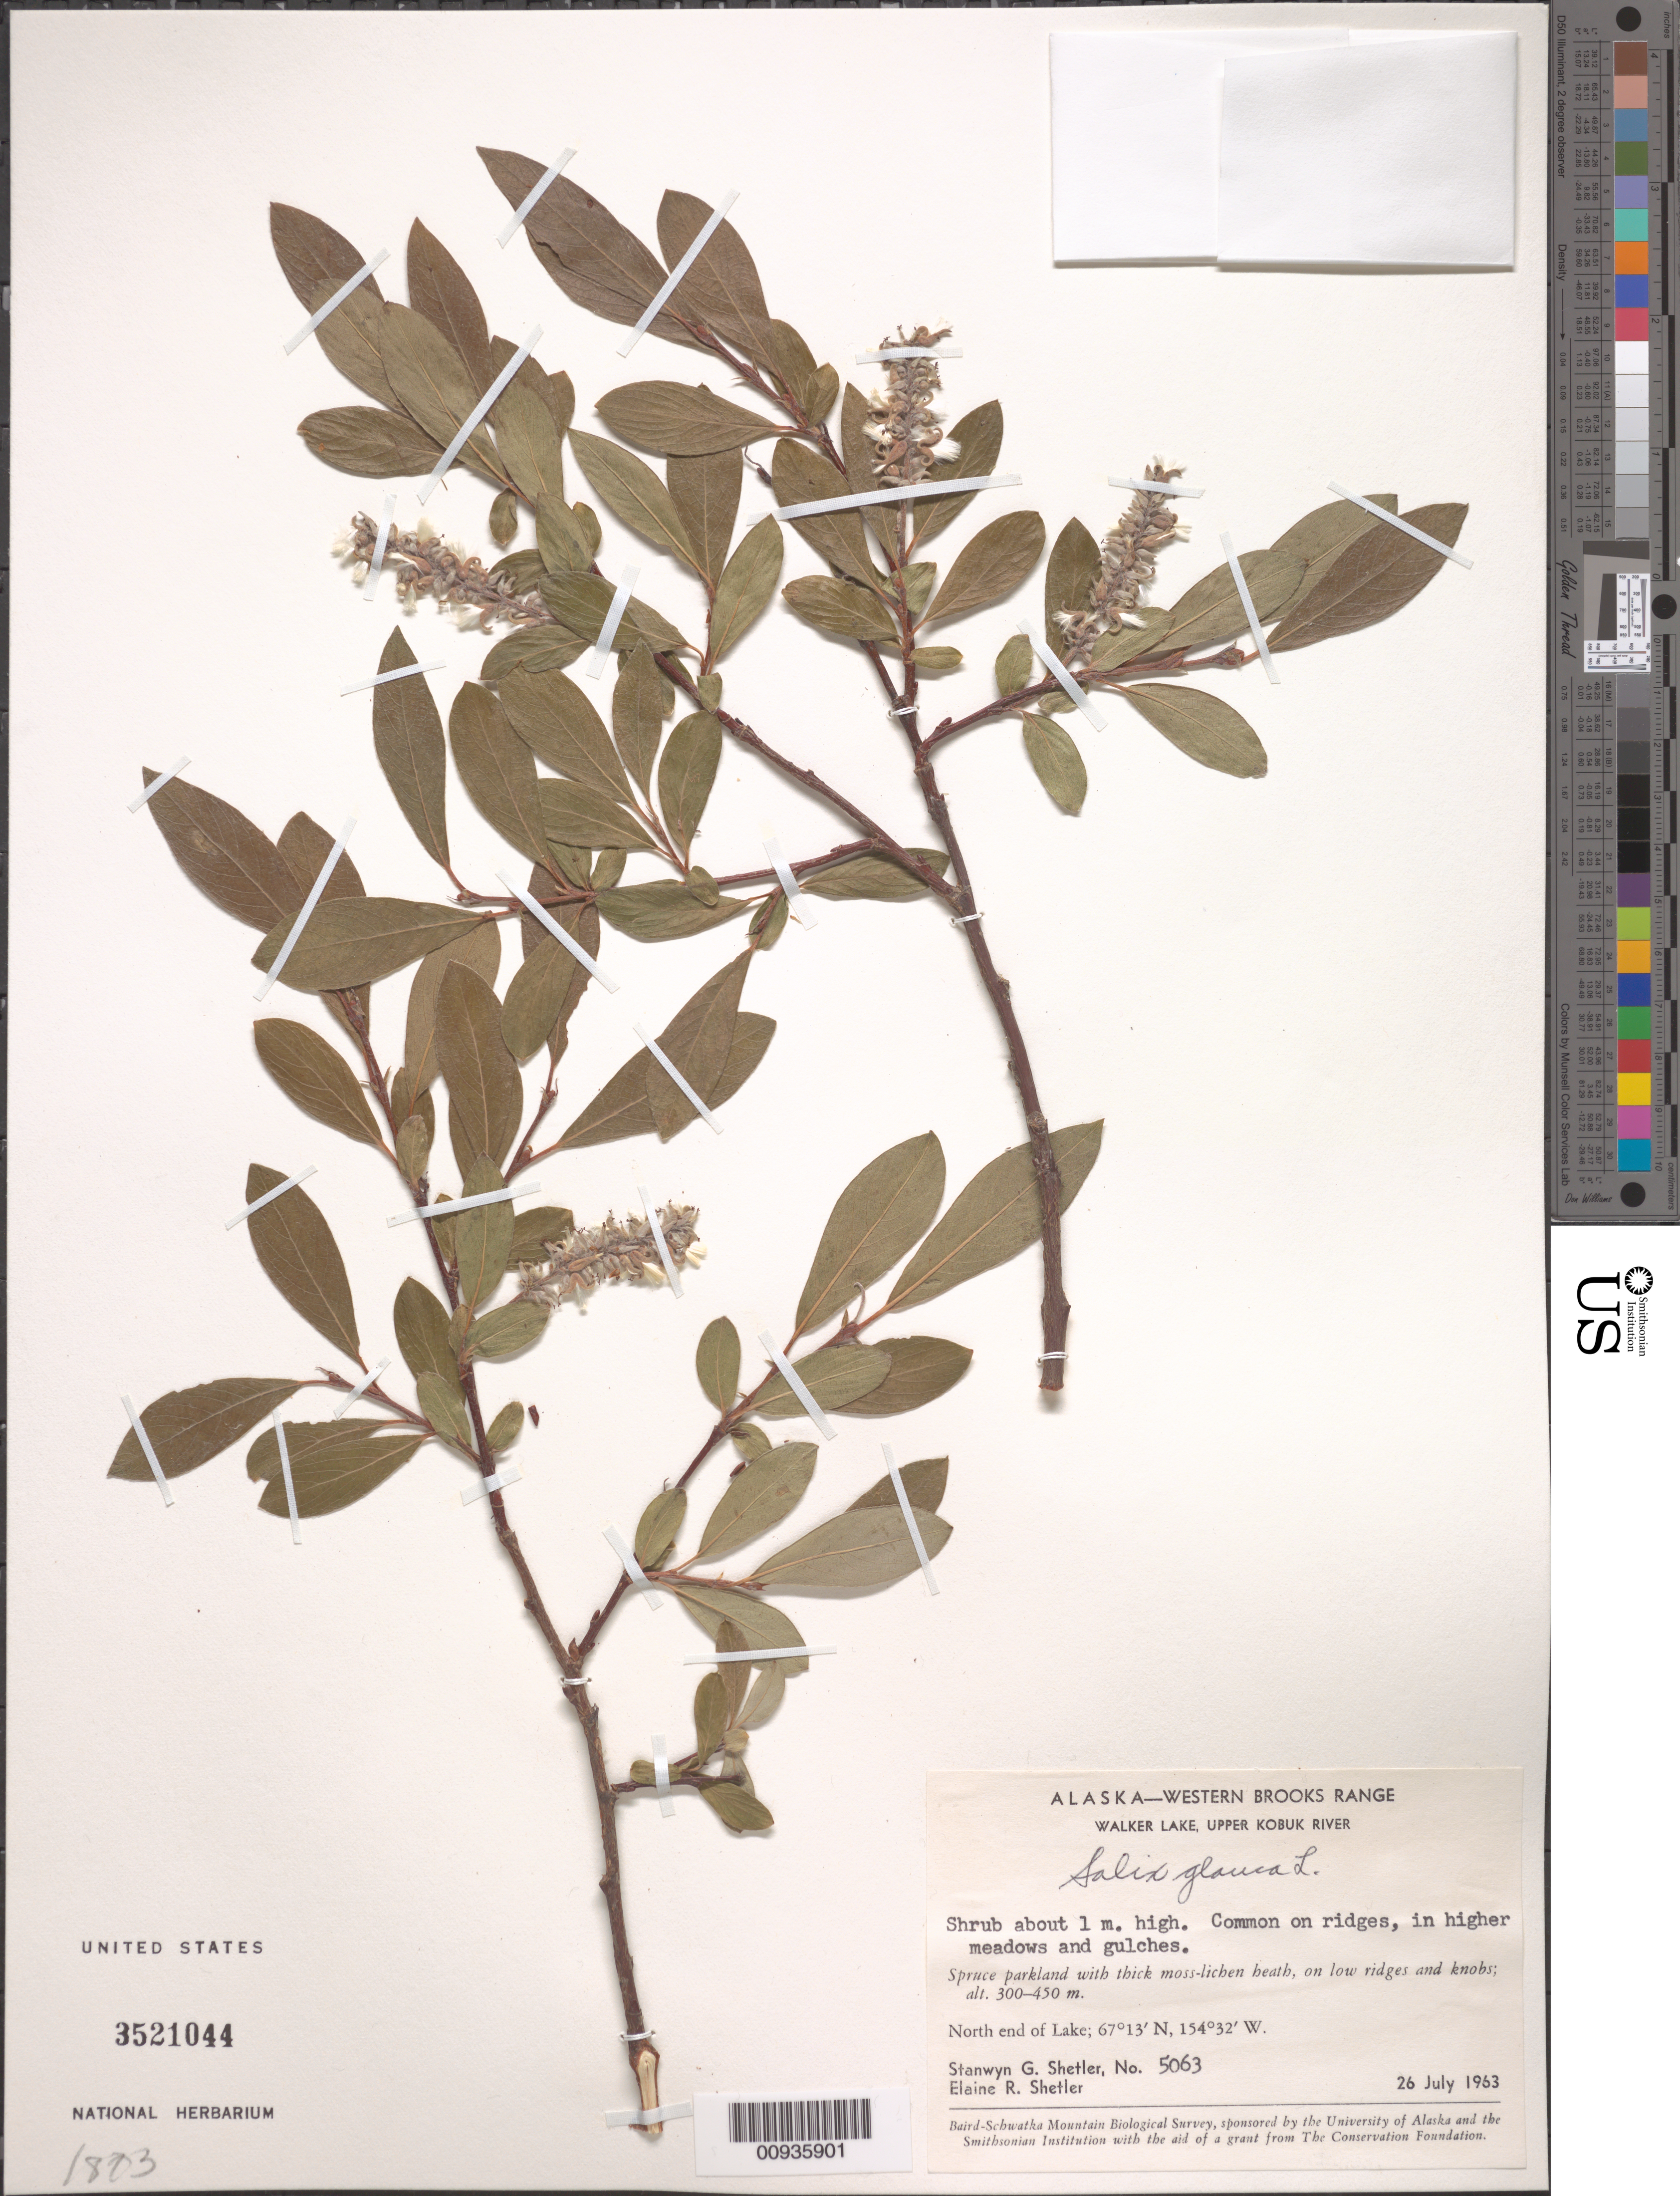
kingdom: Plantae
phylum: Tracheophyta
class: Magnoliopsida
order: Malpighiales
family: Salicaceae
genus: Salix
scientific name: Salix glauca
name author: L.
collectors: S. Shetler & E. R. Shetler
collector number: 5063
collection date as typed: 26 Jul 1963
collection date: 1963-07-26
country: United States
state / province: Alaska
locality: North end of Walker Lake. Western Brooks Range, Upper Kobuk River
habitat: Spruce parkland with thick moss-lichen heath, on low ridges and knobs. On ridges, in higher meadows and gulches.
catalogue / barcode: US 3521044